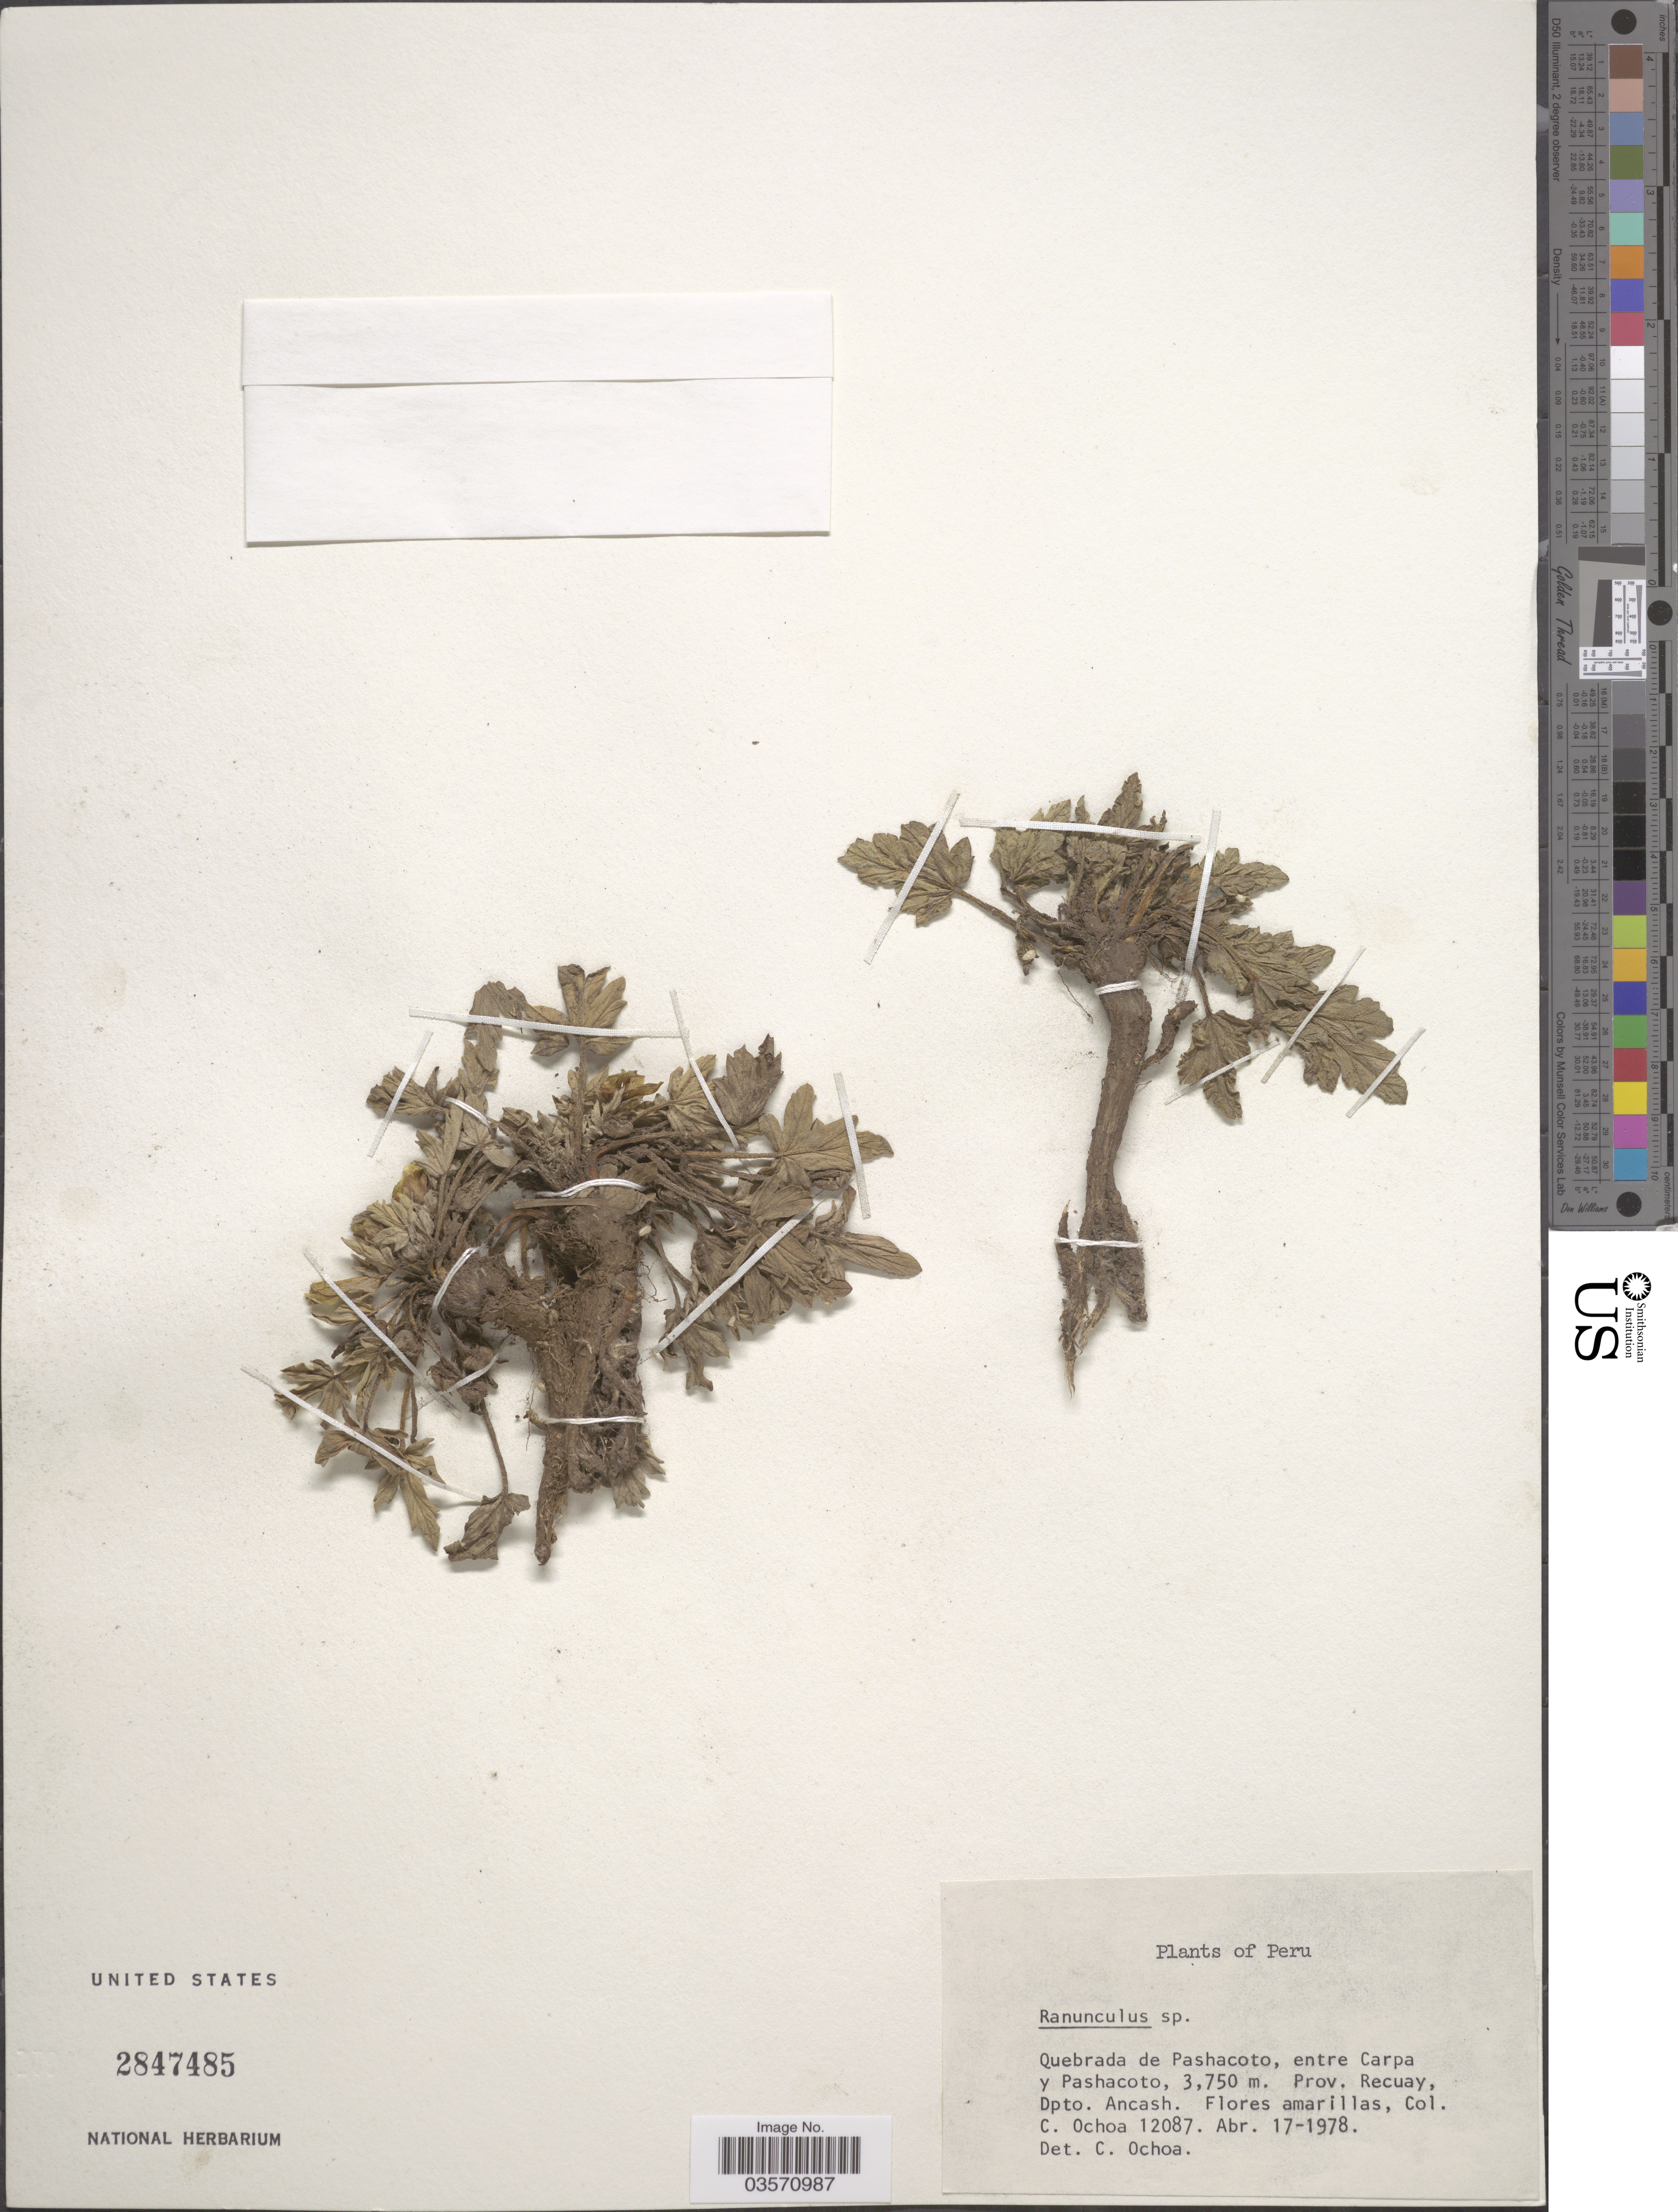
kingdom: Plantae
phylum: Tracheophyta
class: Magnoliopsida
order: Ranunculales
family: Ranunculaceae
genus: Ranunculus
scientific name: Ranunculus sp.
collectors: C. Ochoa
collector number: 12087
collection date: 1978-04-17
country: Peru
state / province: Ancash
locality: Quebrada de Pashacoto, entre Carpa y Pashacoto. Prov. Recuay, Dpto. Ancash.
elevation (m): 3750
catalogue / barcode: US 2847485